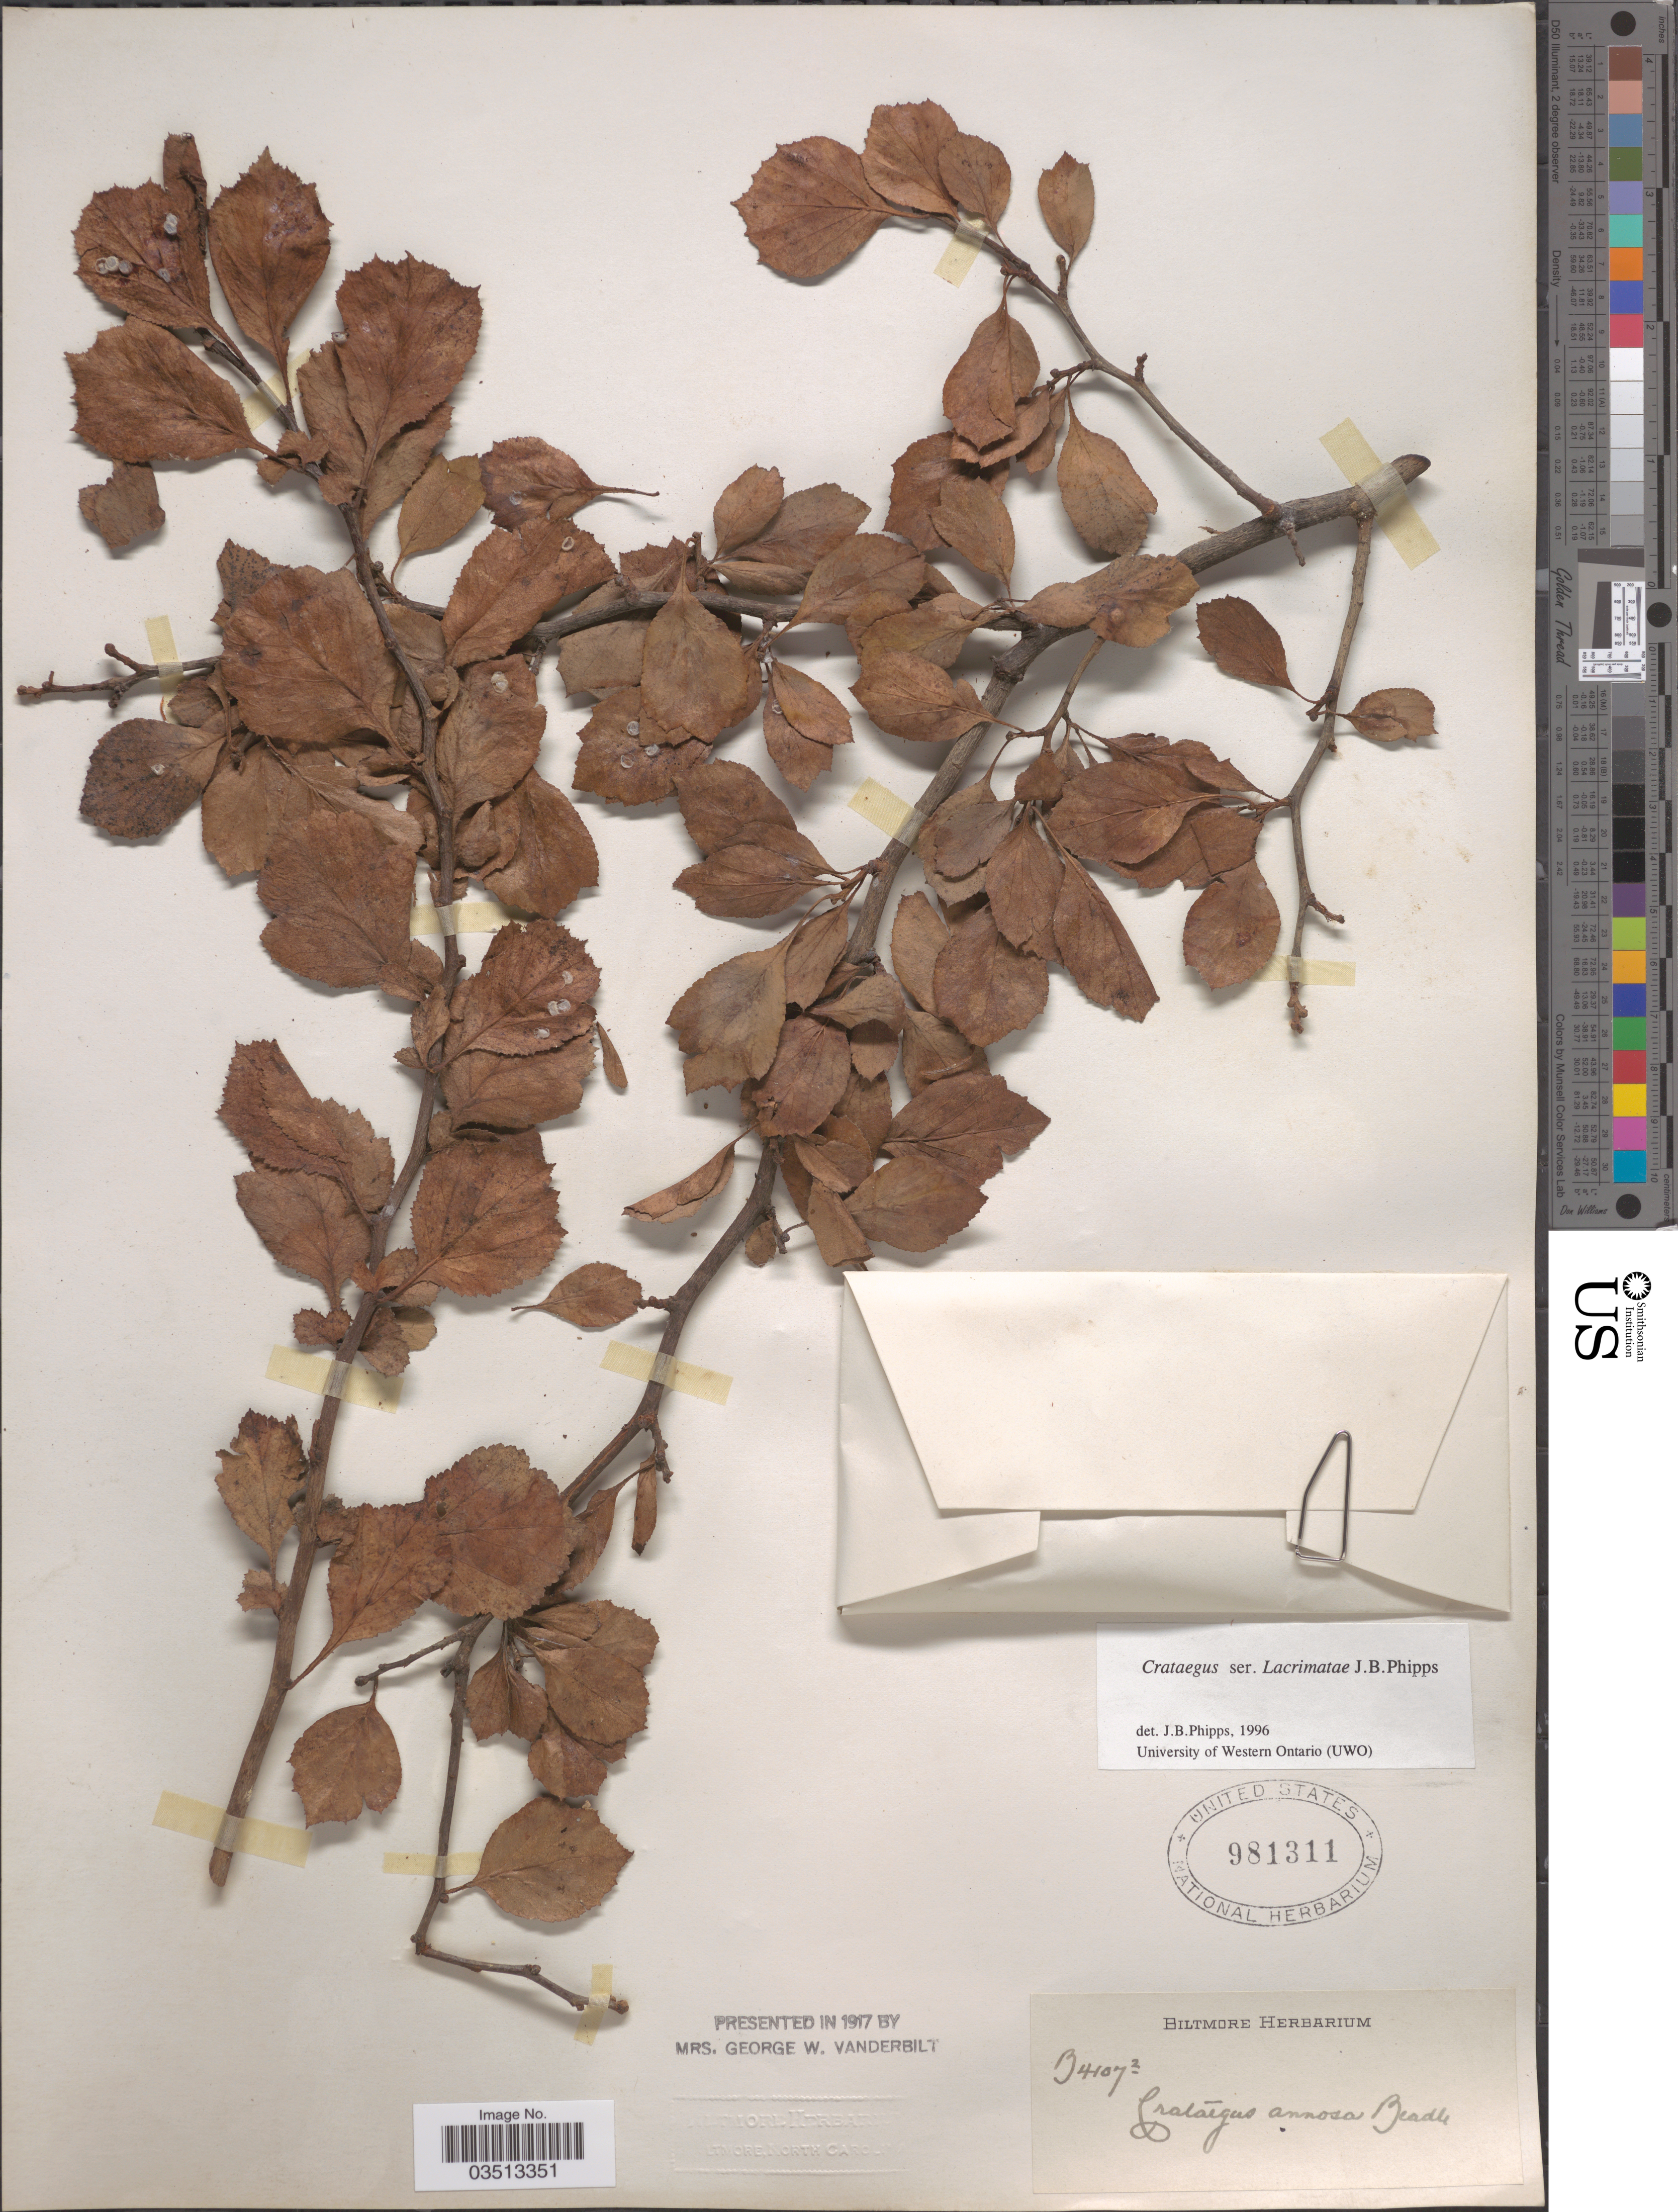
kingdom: Plantae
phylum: Tracheophyta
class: Magnoliopsida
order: Rosales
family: Rosaceae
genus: Crataegus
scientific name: Crataegus annosa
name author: Beadle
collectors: ex herb. Biltmore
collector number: B4107/2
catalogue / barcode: US 981311